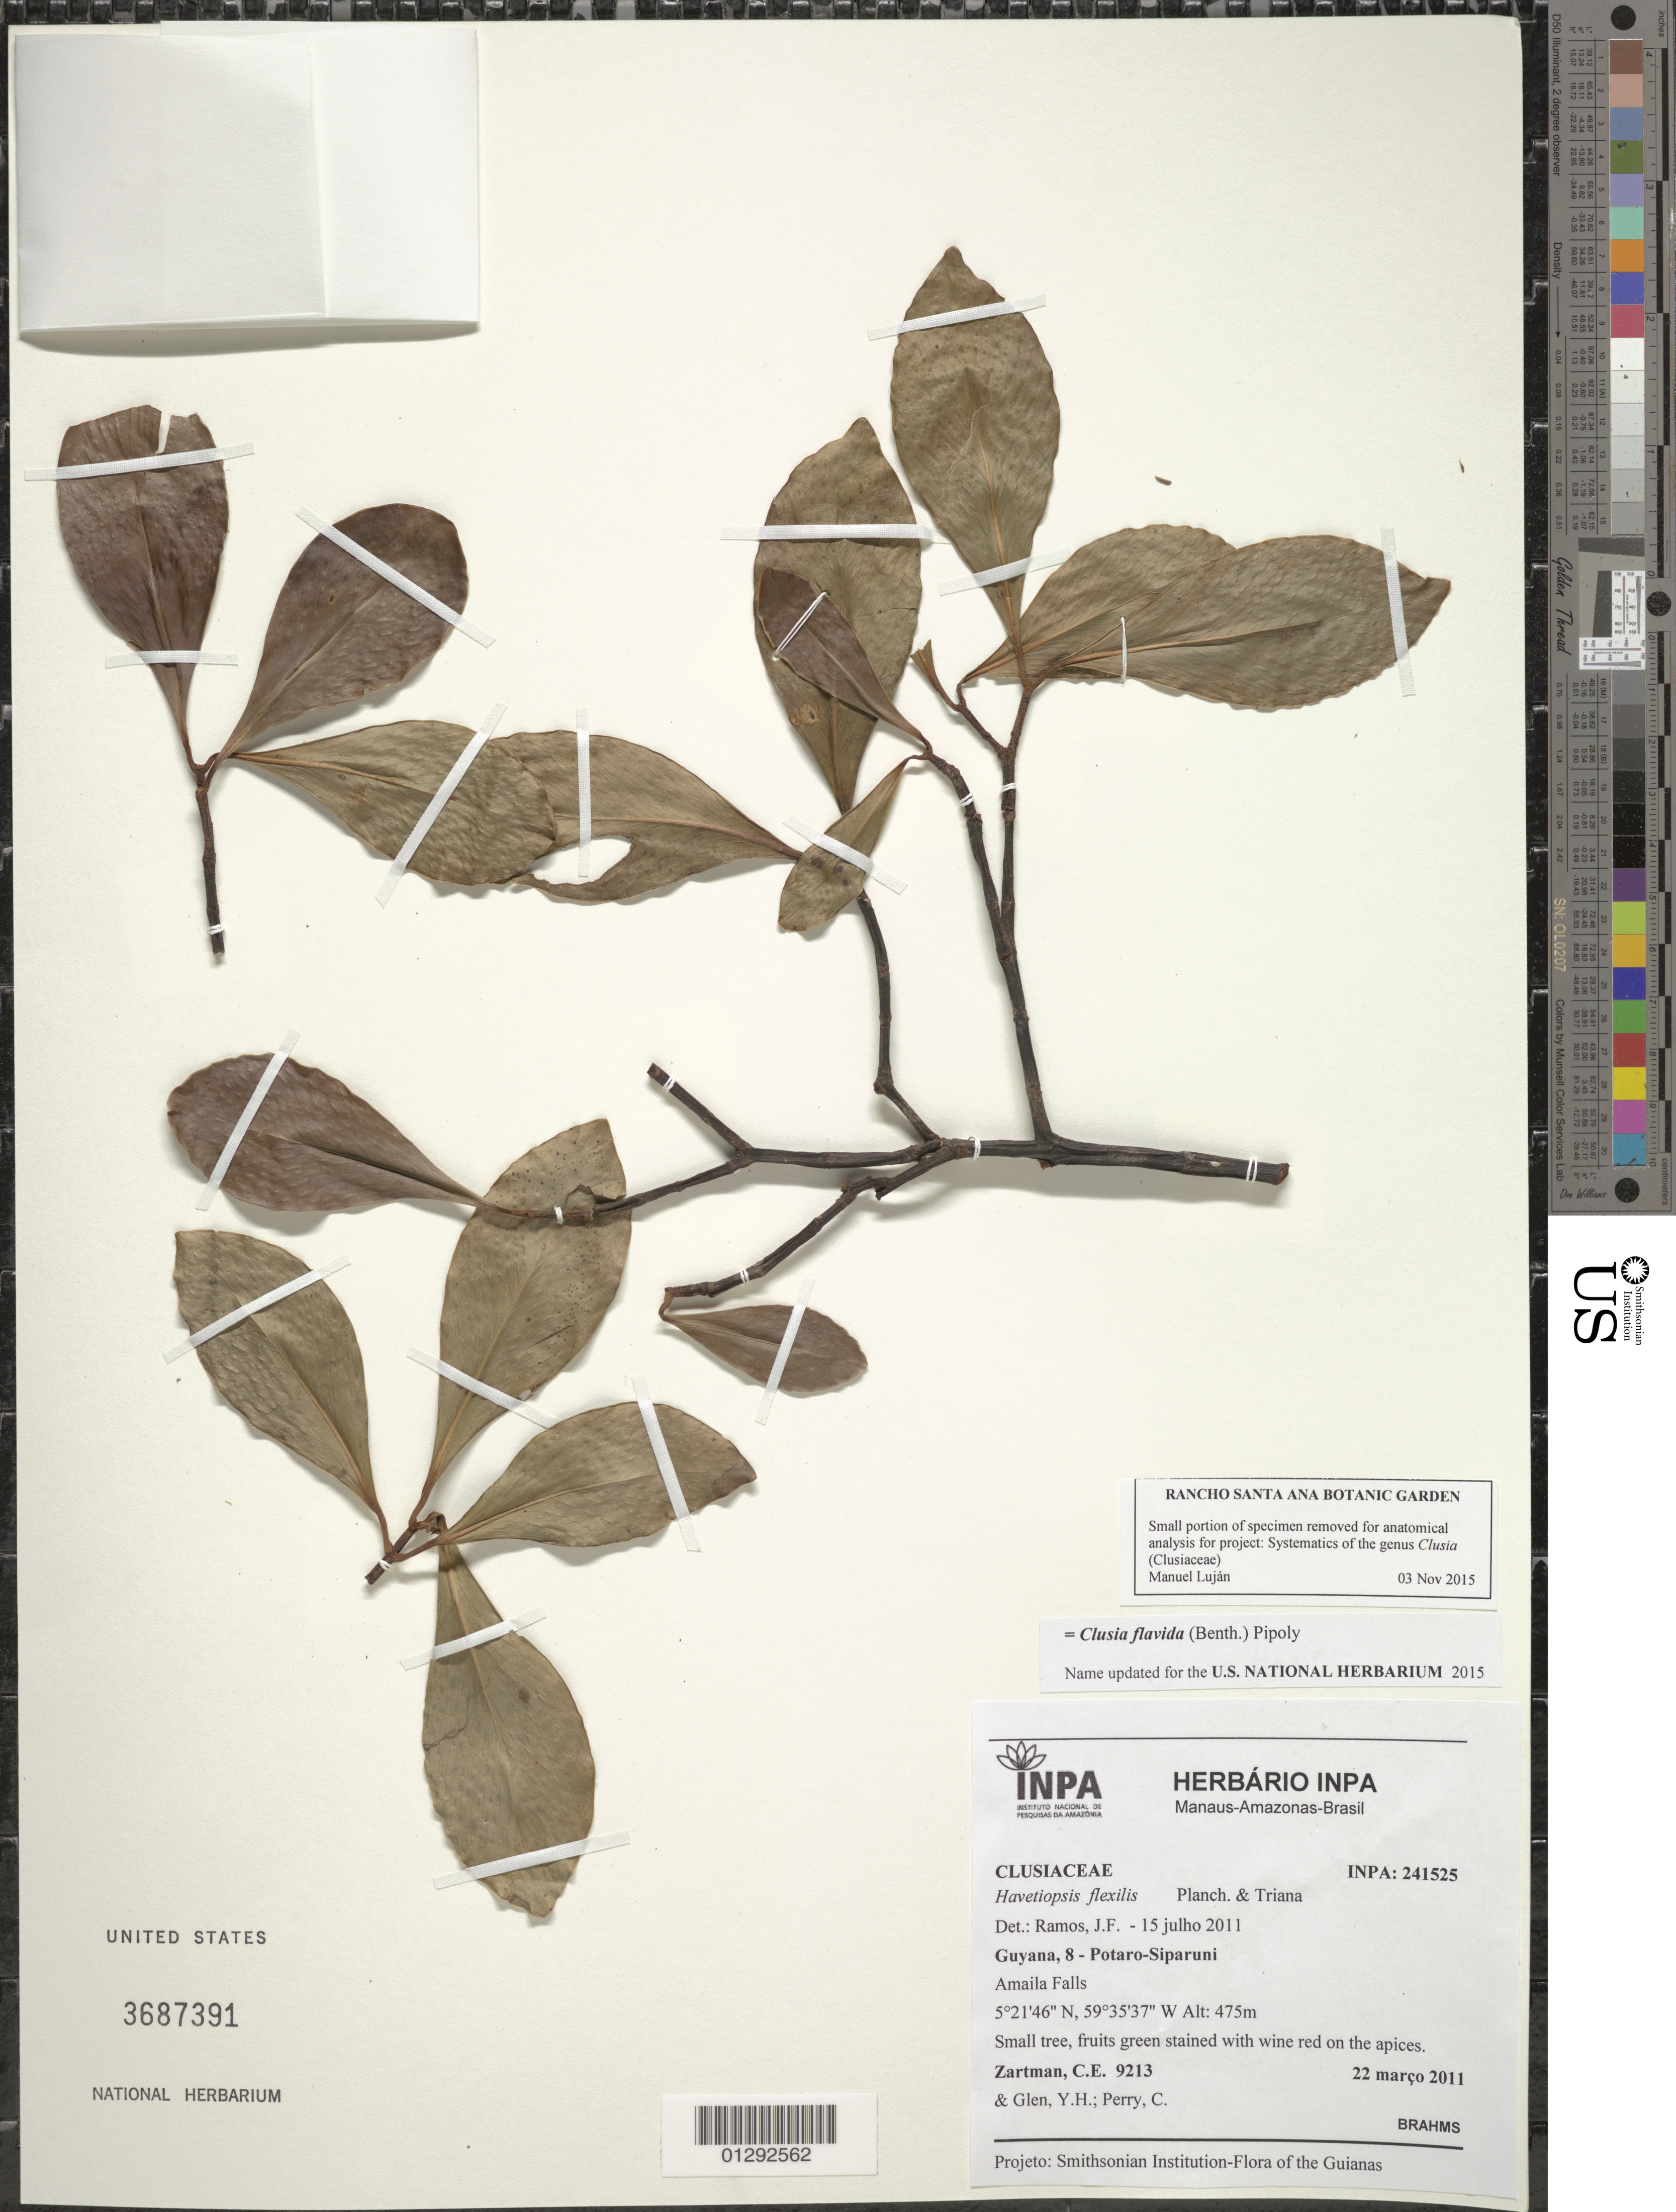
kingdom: Plantae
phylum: Tracheophyta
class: Magnoliopsida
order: Malpighiales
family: Clusiaceae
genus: Clusia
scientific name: Clusia flavida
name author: (Benth.) Pipoly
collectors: C. Zartman, Y. Glen & C. Perry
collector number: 9213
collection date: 2011-03-22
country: Guyana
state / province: Potaro-Siparuni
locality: Amaila Falls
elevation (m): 475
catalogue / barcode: US 3687391